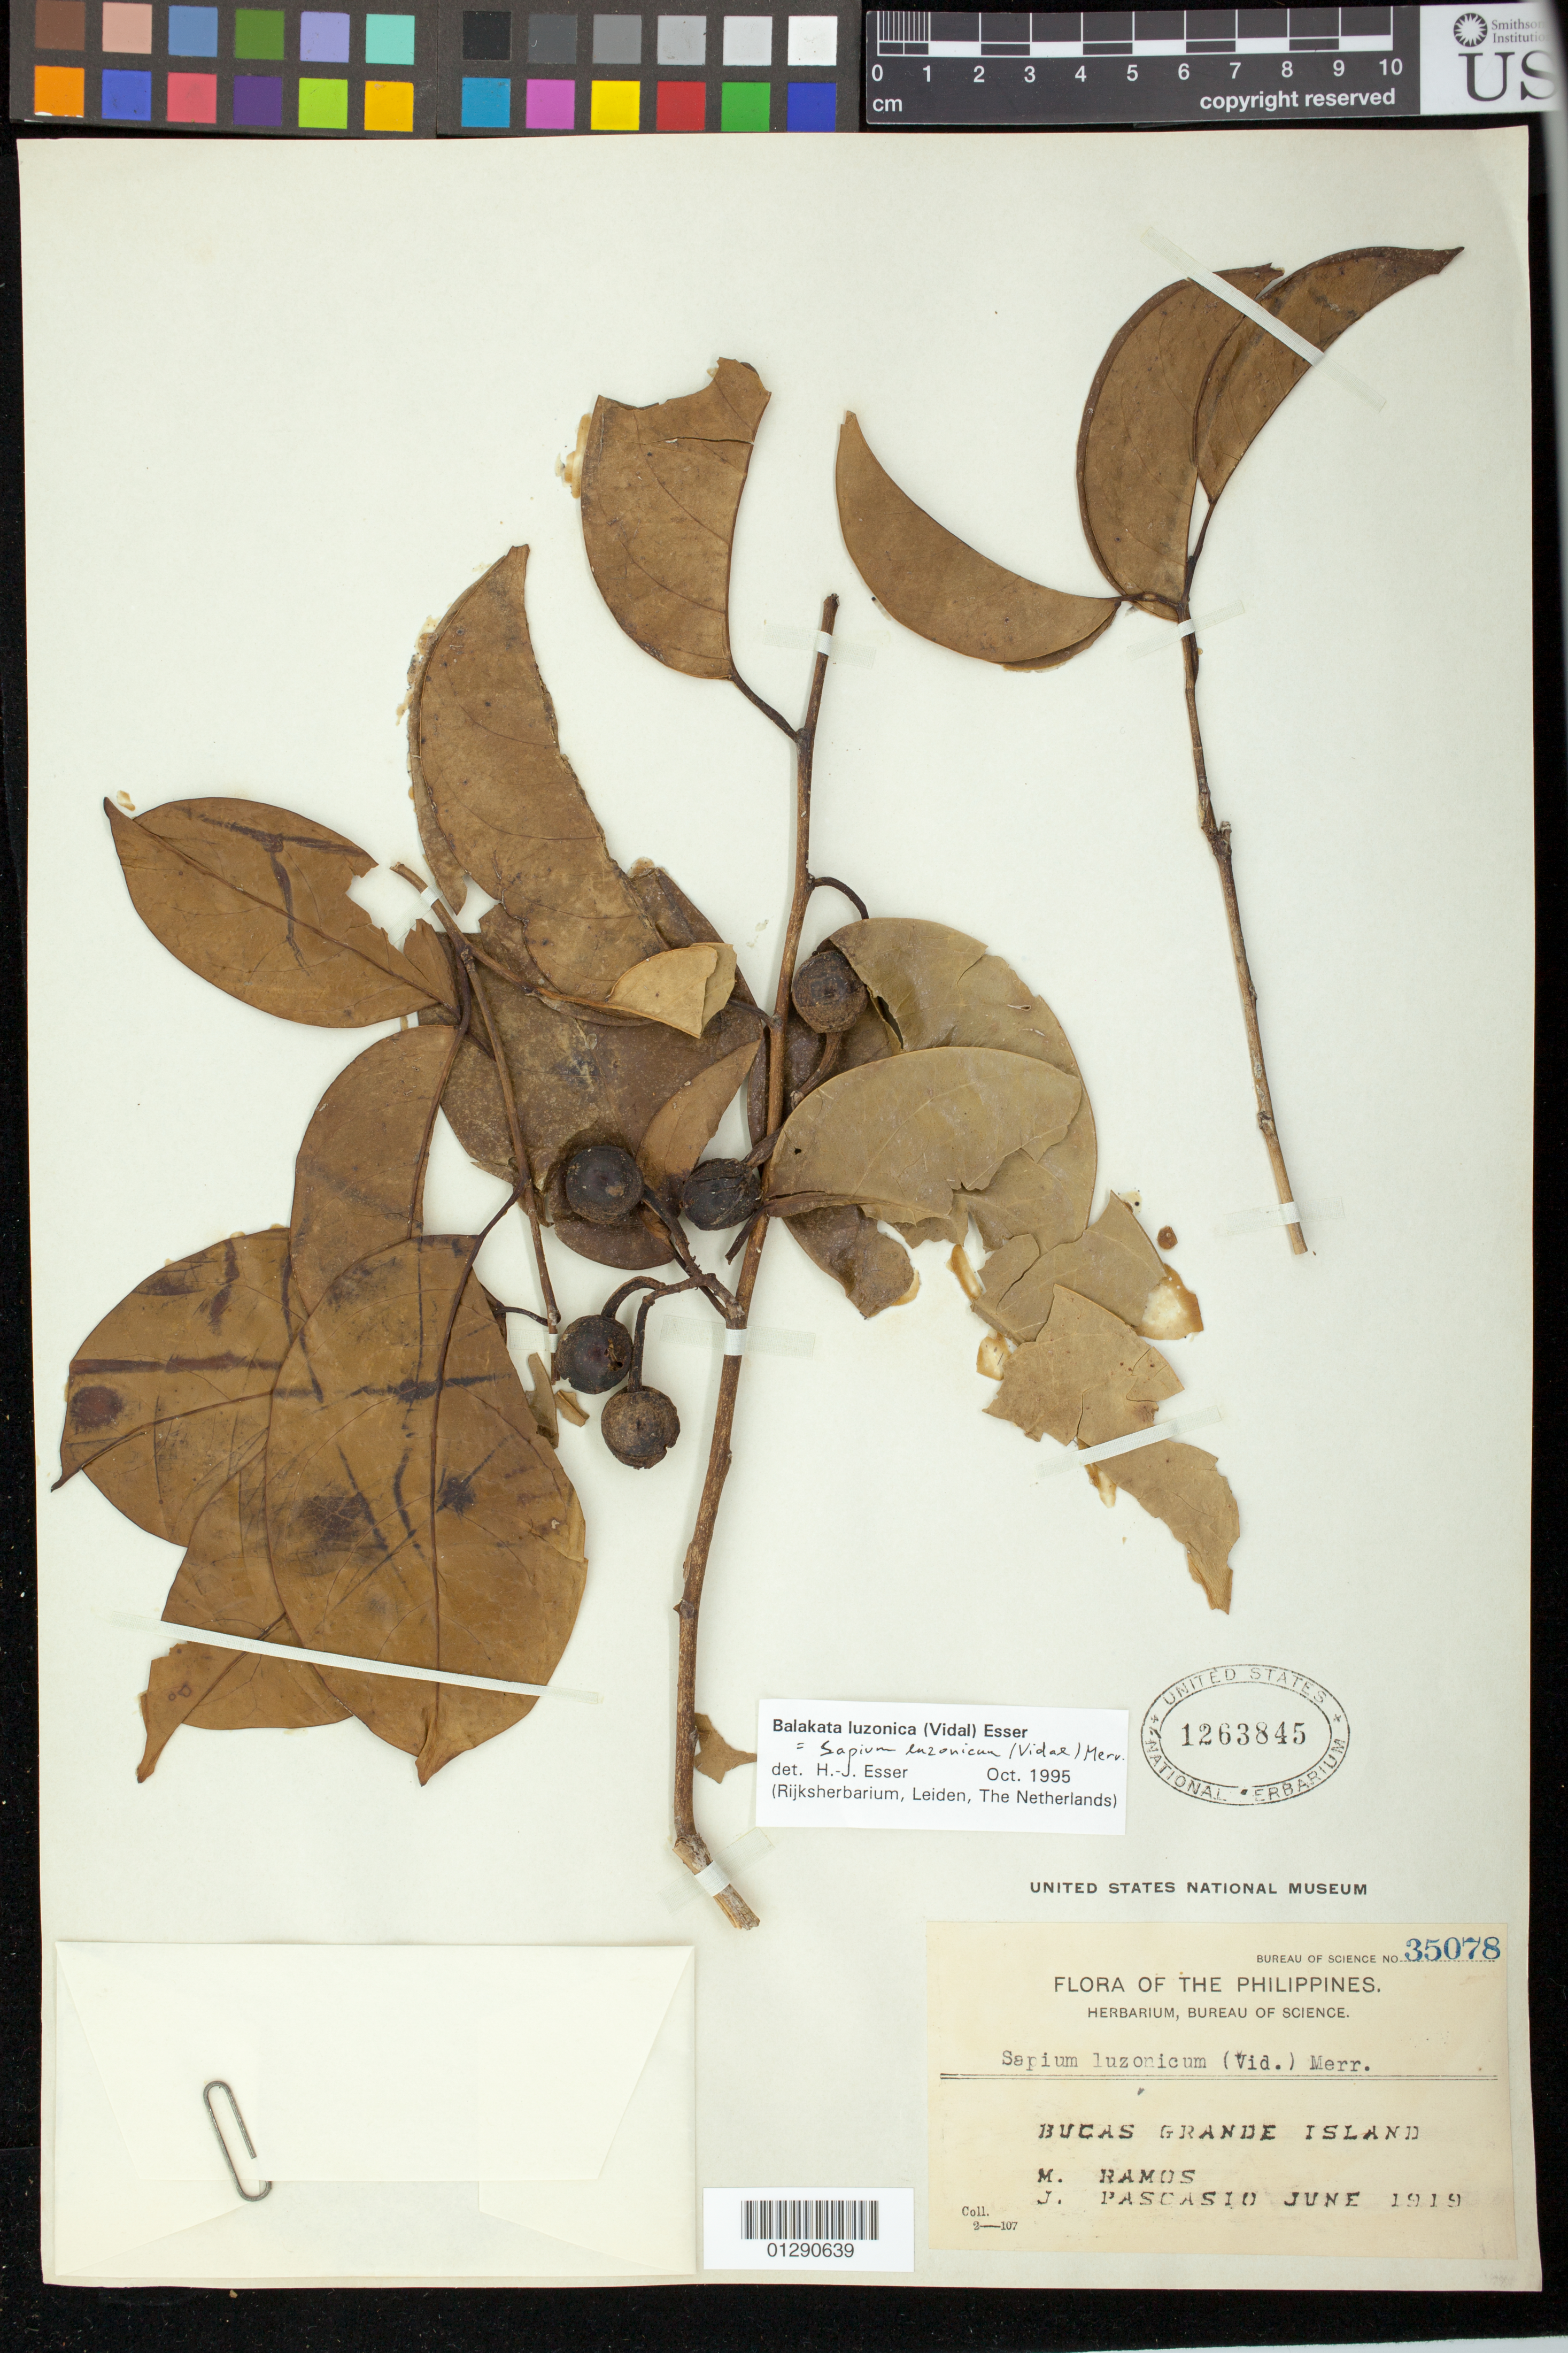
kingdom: Plantae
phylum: Tracheophyta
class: Magnoliopsida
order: Malpighiales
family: Euphorbiaceae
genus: Sapium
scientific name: Sapium luzonicum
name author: (Vidal) Merr.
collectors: M. Ramos & J. Pascasio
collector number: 2-107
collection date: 1919-06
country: Philippines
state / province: Caraga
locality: Bucas Grande Island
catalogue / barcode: US 1263845